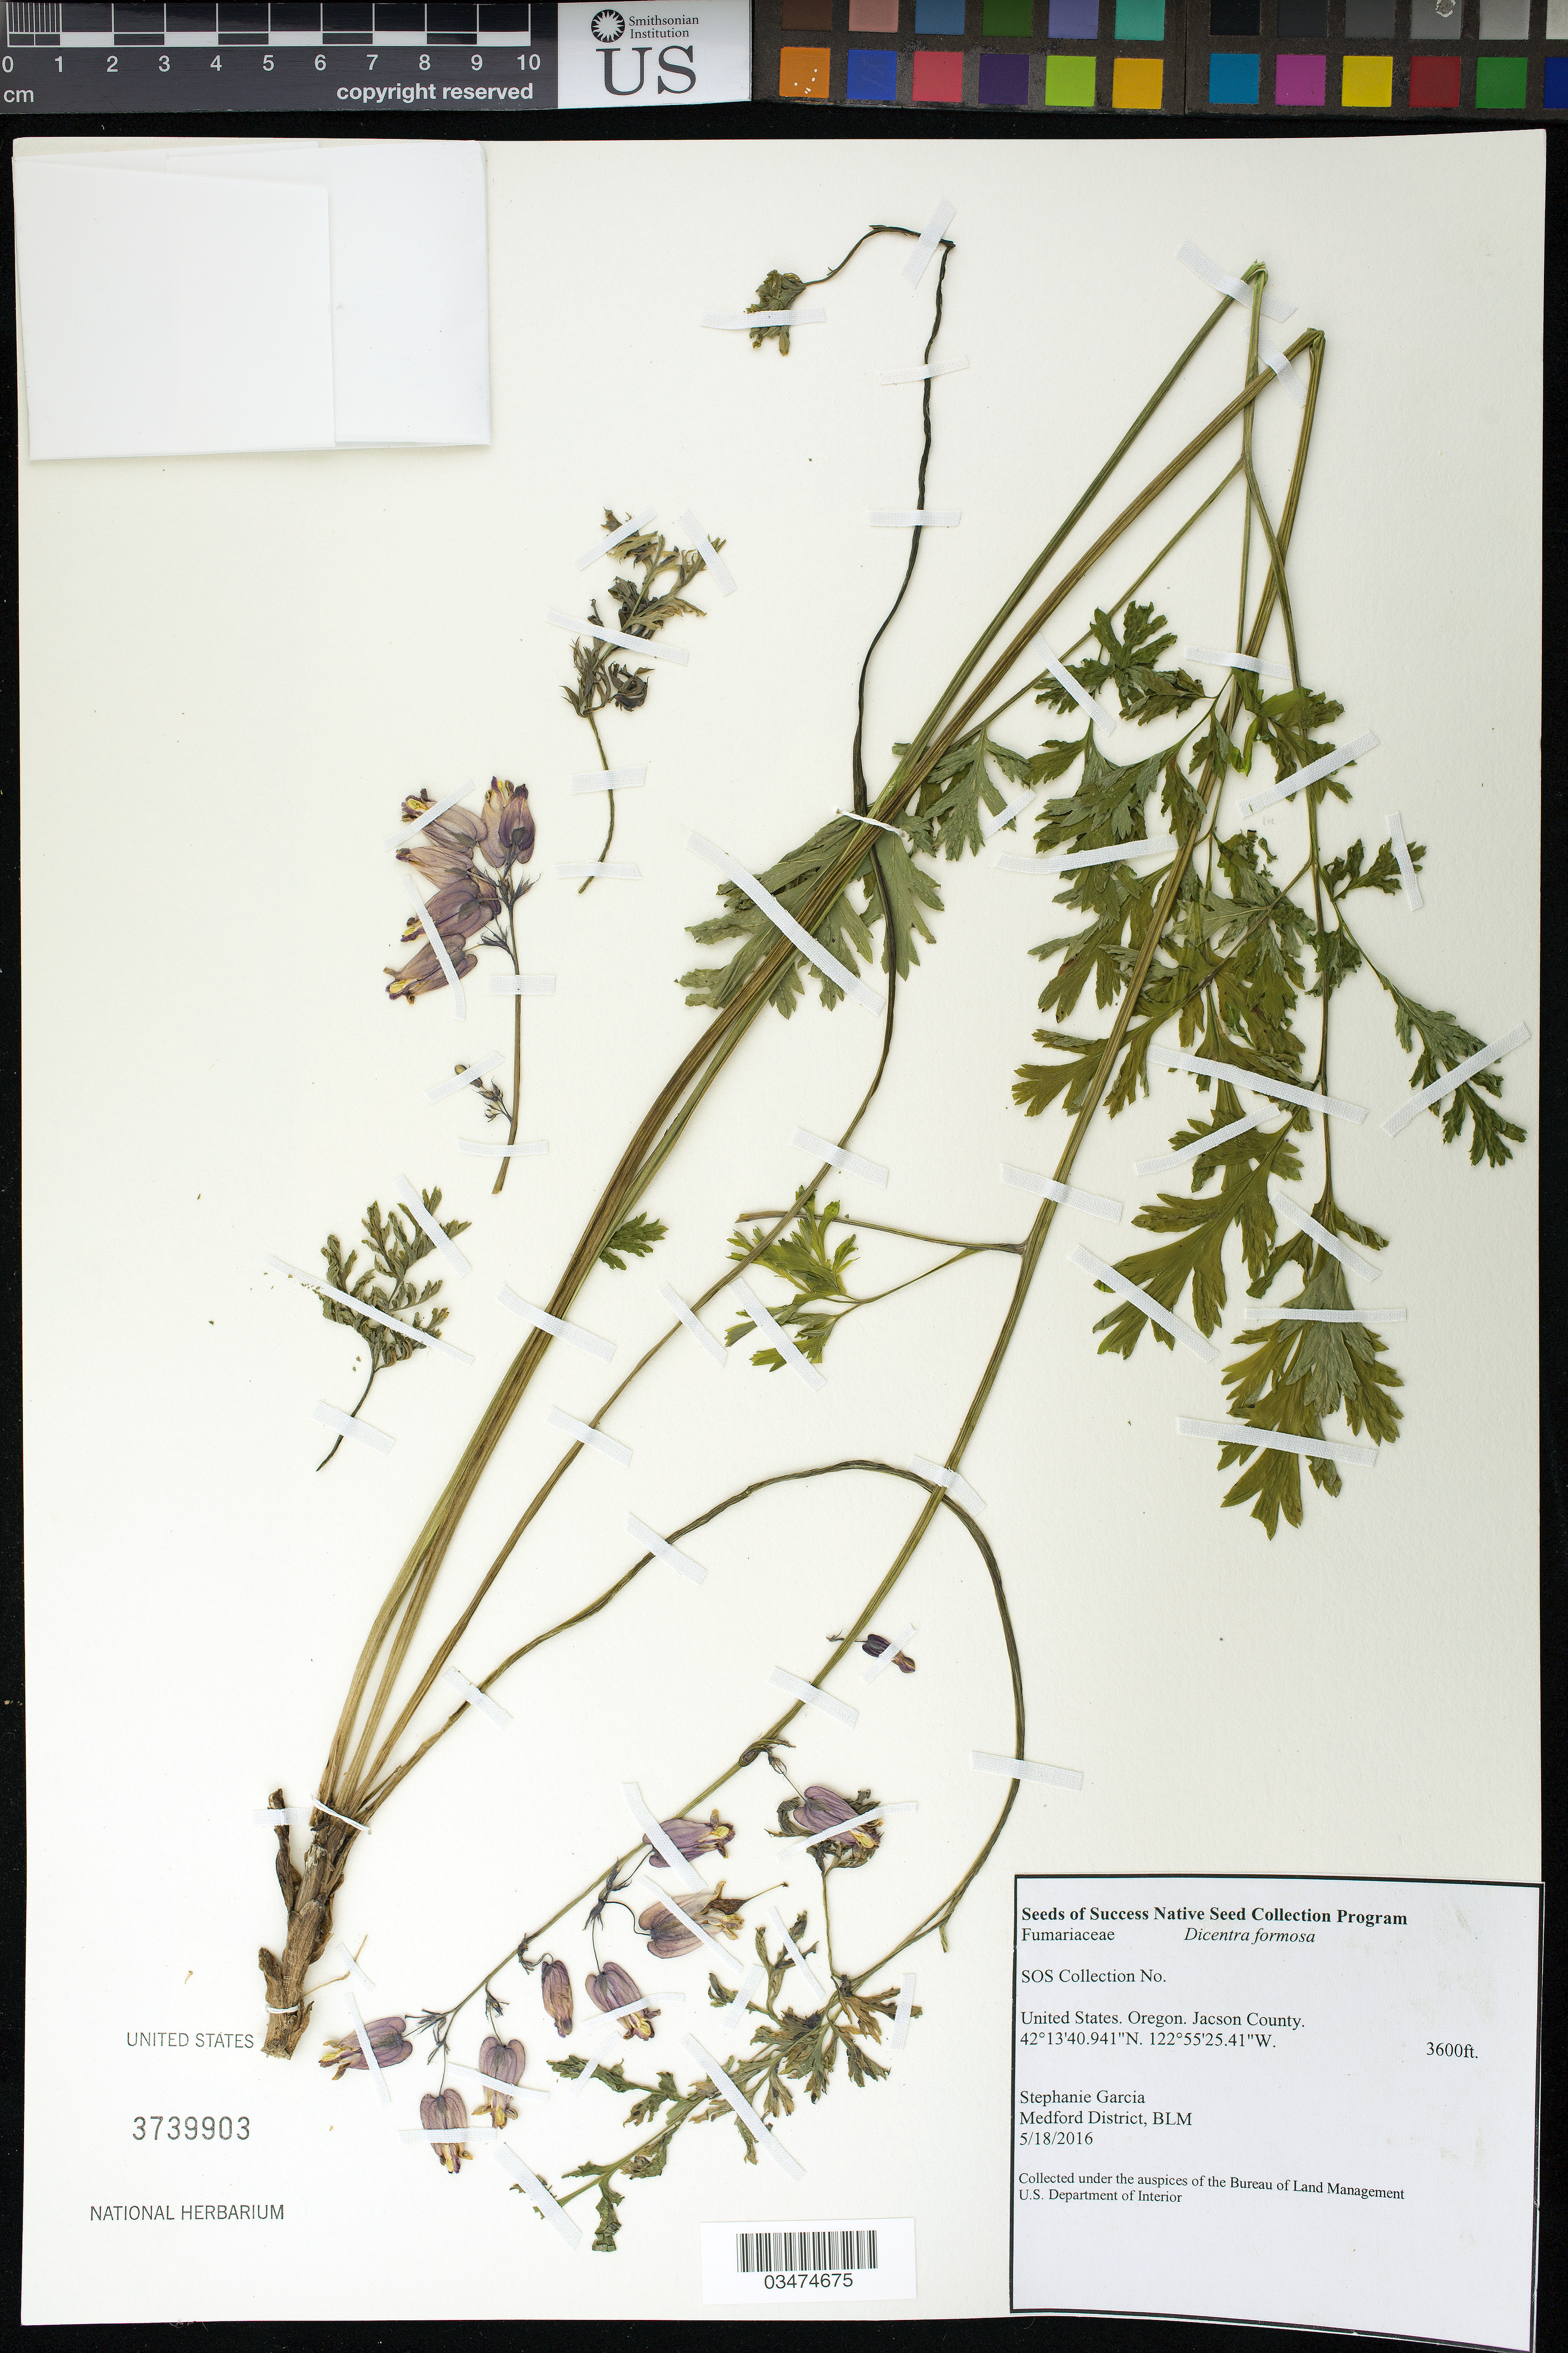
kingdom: Plantae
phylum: Tracheophyta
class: Magnoliopsida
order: Ranunculales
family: Papaveraceae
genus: Dicentra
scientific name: Dicentra formosa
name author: (Haw.) Walp.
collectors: S. Garcia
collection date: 2016-05-18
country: United States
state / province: Oregon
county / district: Jackson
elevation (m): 1097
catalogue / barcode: US 3739903